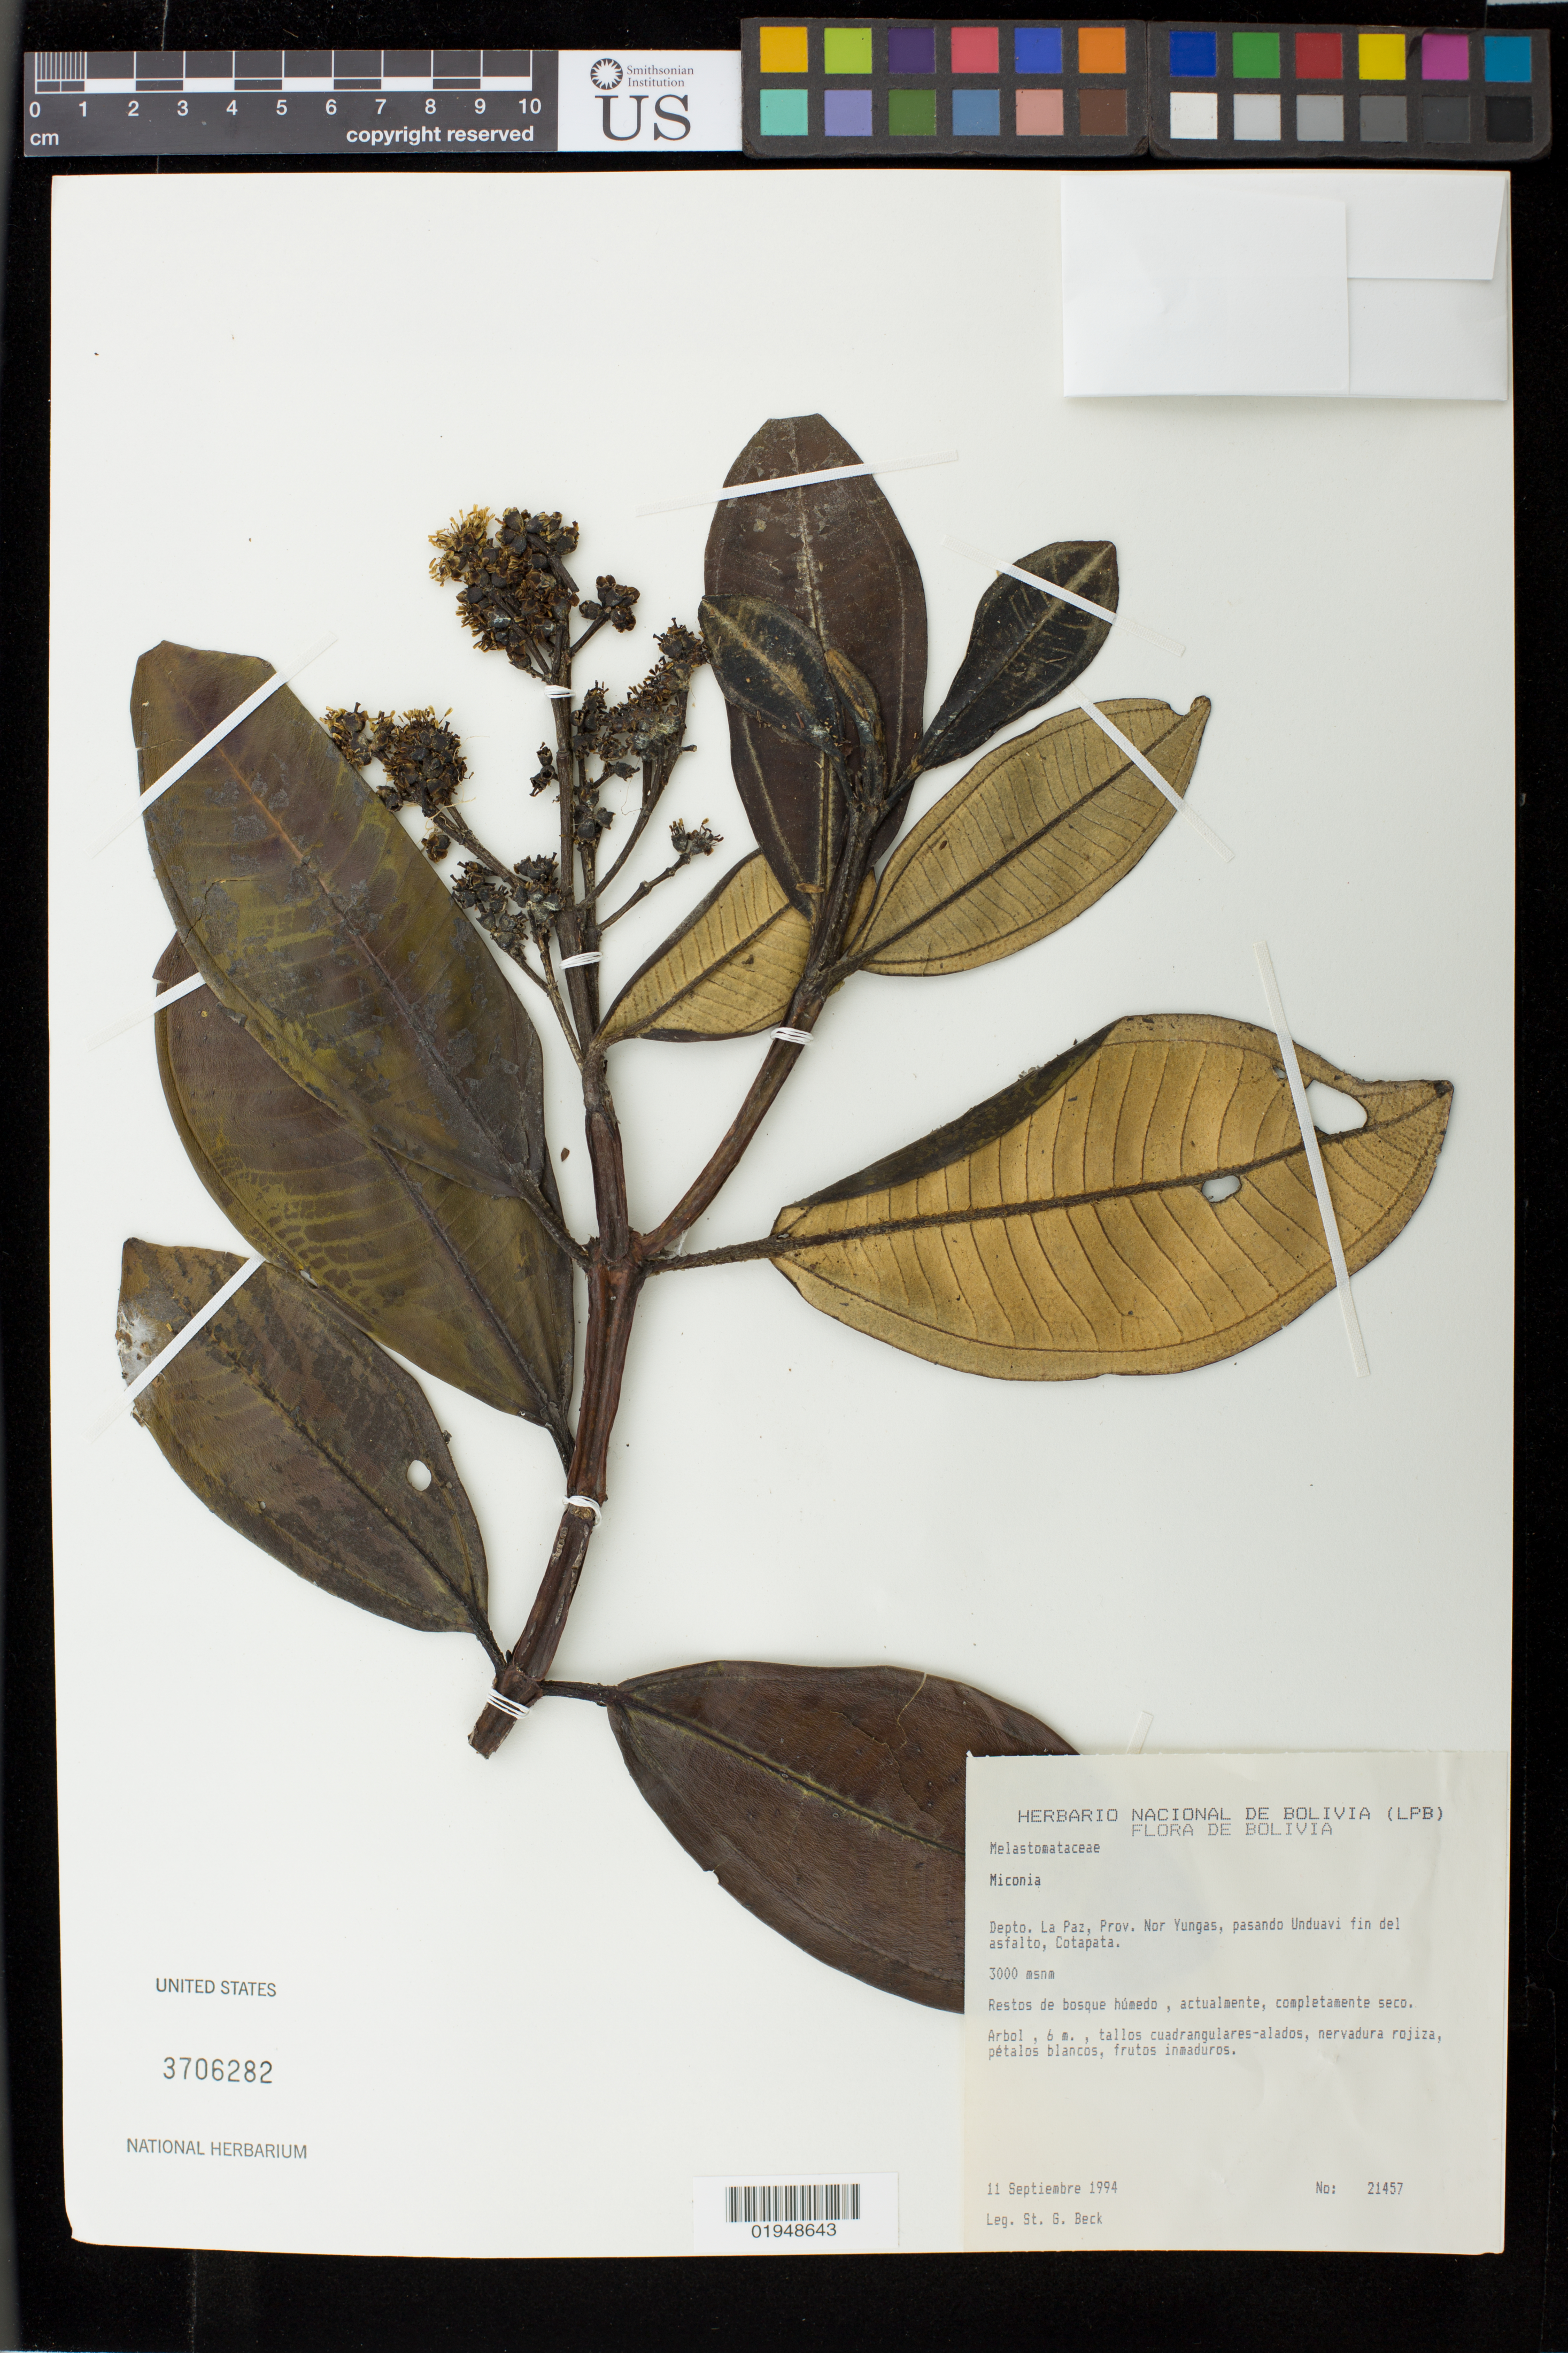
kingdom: Plantae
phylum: Tracheophyta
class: Magnoliopsida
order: Myrtales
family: Melastomataceae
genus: Miconia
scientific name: Miconia sp.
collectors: S. G. Beck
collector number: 21457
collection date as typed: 11 Septiembre 1994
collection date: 1994-09-11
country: Bolivia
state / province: La Paz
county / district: Nor Yungas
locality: Cotapata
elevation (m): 3000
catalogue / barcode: US 3706282